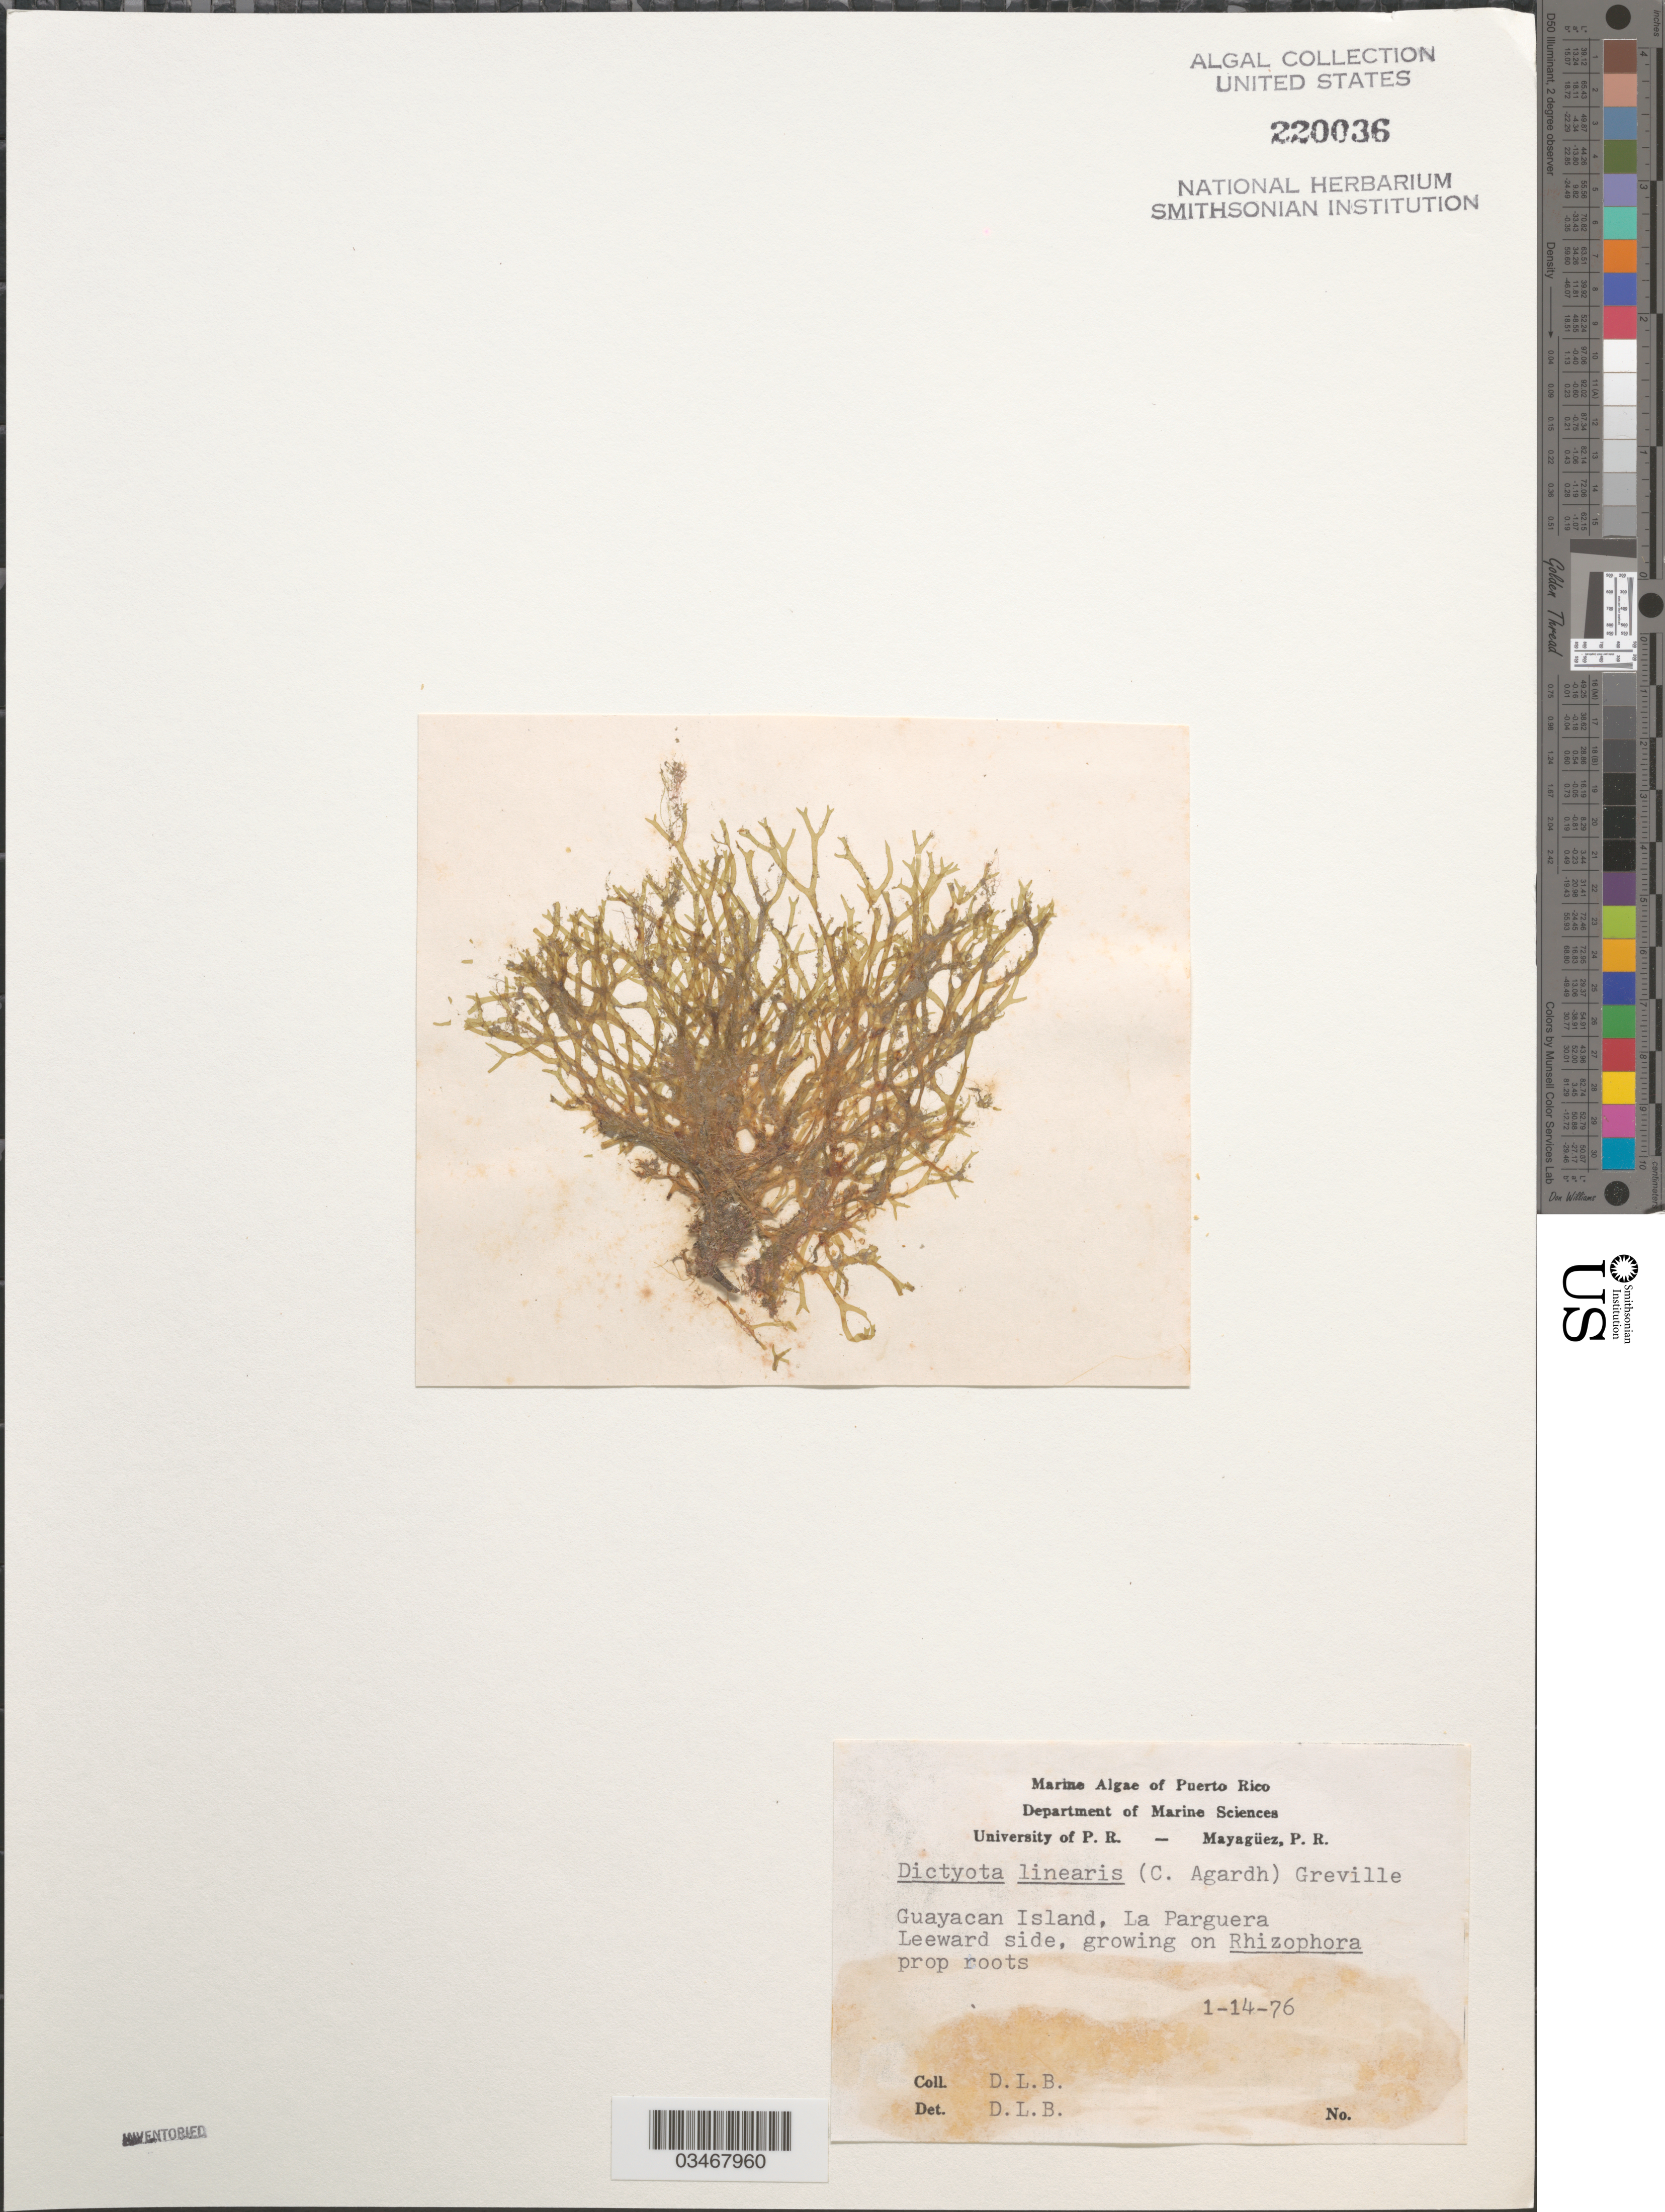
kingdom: Chromista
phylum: Ochrophyta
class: Phaeophyceae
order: Dictyotales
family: Dictyotaceae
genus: Dictyota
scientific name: Dictyota linearis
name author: (C. Agardh) Grev.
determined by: Ballantine, D. L.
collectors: D.L. Ballantine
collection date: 1976-01-14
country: Puerto Rico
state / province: Lajas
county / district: La Parguera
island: Guayacan Island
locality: Leeward side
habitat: growing on Rhizophora prop roots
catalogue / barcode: US 220036